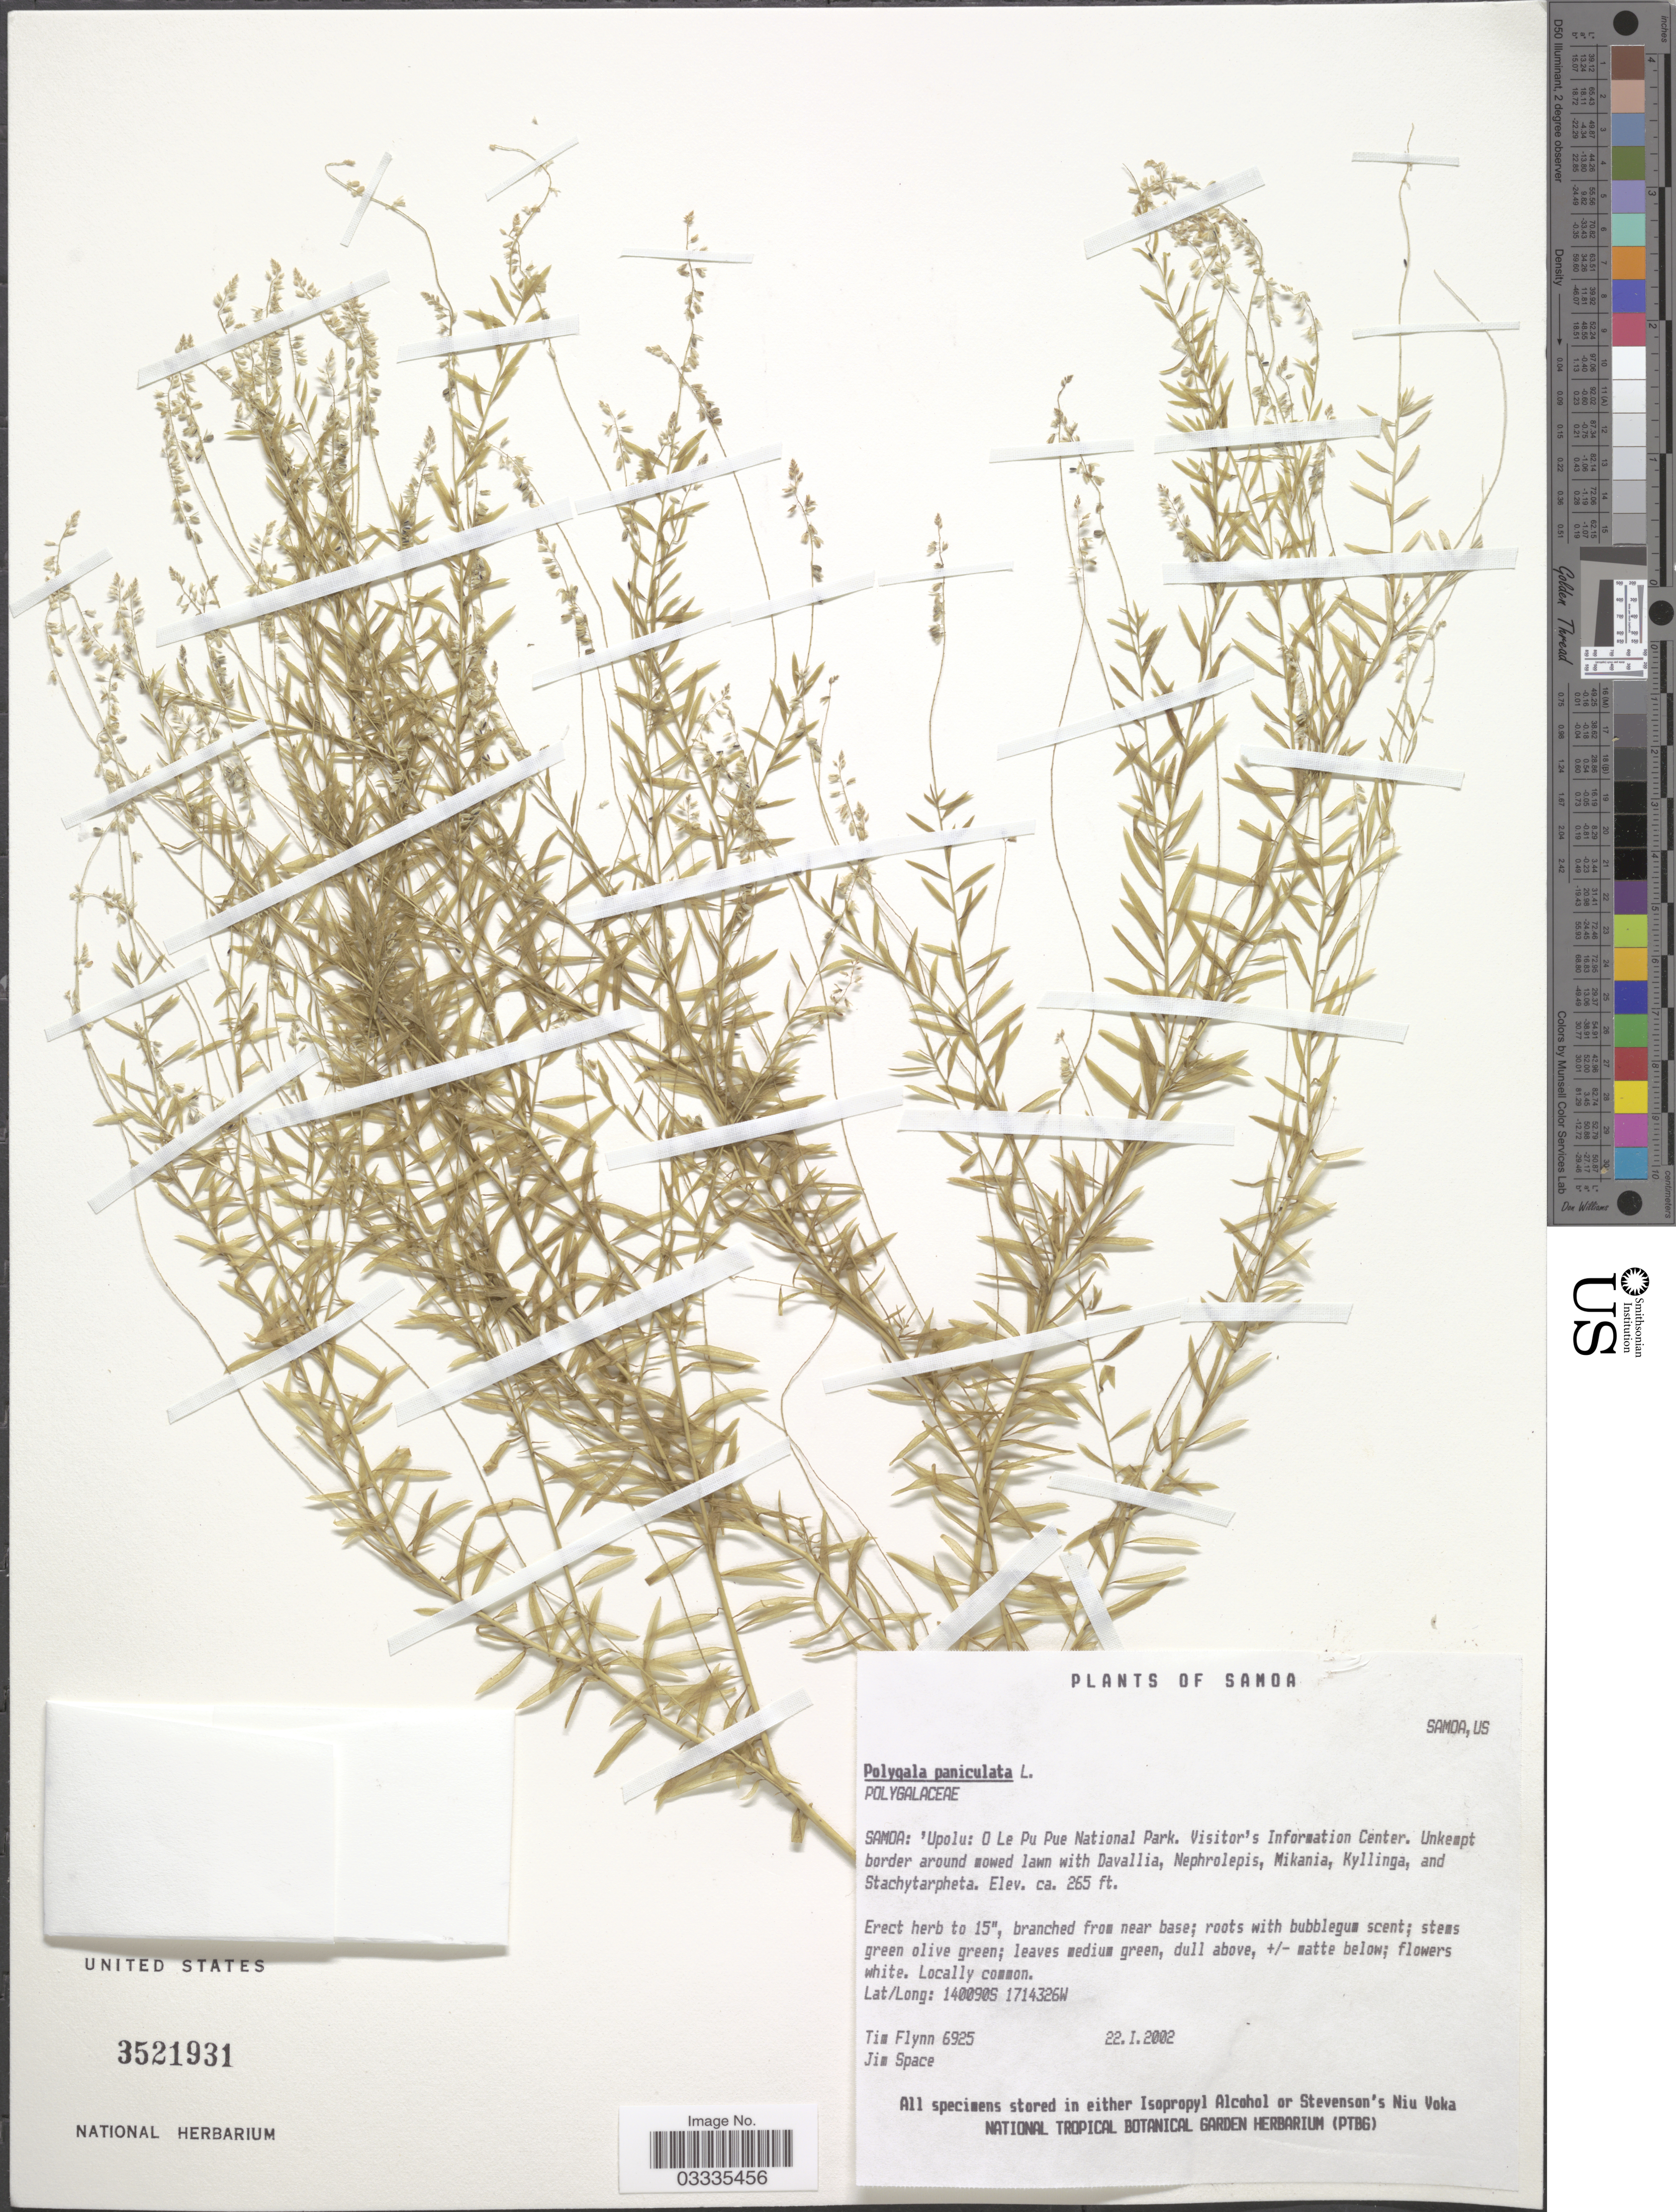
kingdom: Plantae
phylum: Tracheophyta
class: Magnoliopsida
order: Fabales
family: Polygalaceae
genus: Polygala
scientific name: Polygala paniculata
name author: L.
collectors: T. Flynn & J. Space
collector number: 6925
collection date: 2002-01-22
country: Samoa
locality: Samoa: 'Upolu: O Le Pu Pue National Park, Visitor's Information Center.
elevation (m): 81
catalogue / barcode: US 3521931